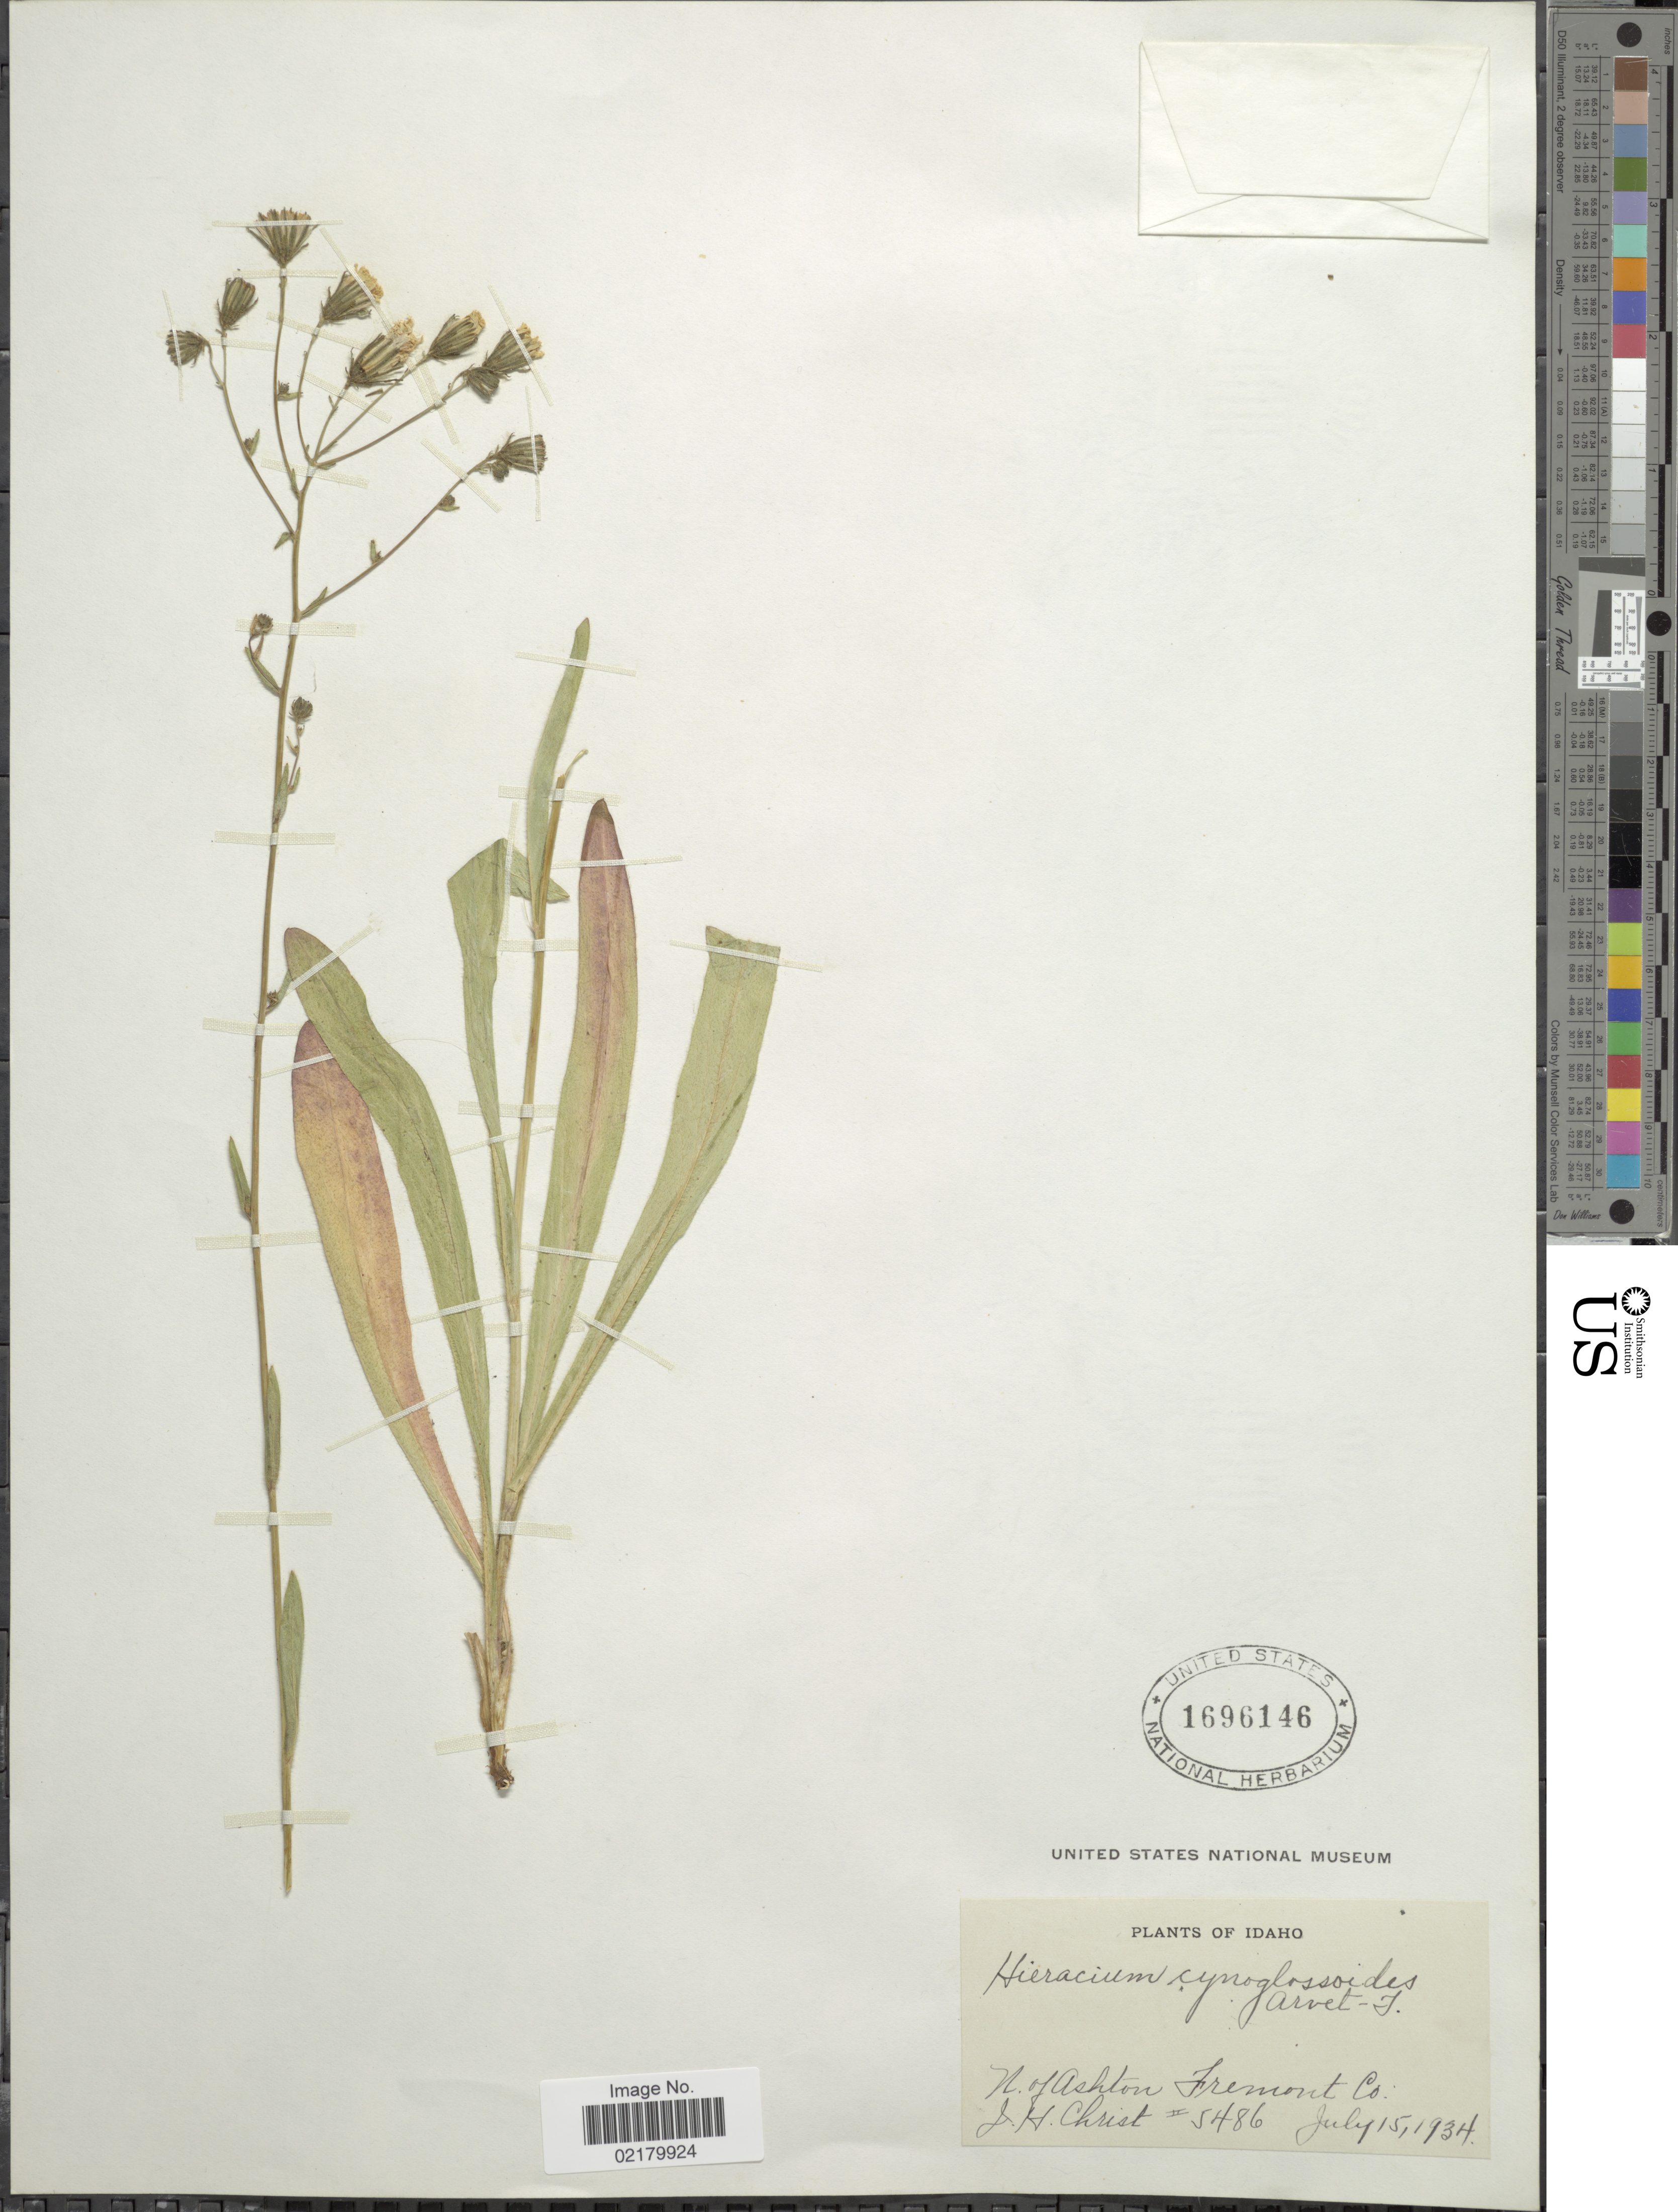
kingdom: Plantae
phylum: Tracheophyta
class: Magnoliopsida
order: Asterales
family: Asteraceae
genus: Hieracium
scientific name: Hieracium scouleri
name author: Hook.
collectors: J. H. Christ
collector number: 5486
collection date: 1934-07-15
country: United States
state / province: Idaho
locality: N. of Ashton Fremont Co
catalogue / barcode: US 1696146